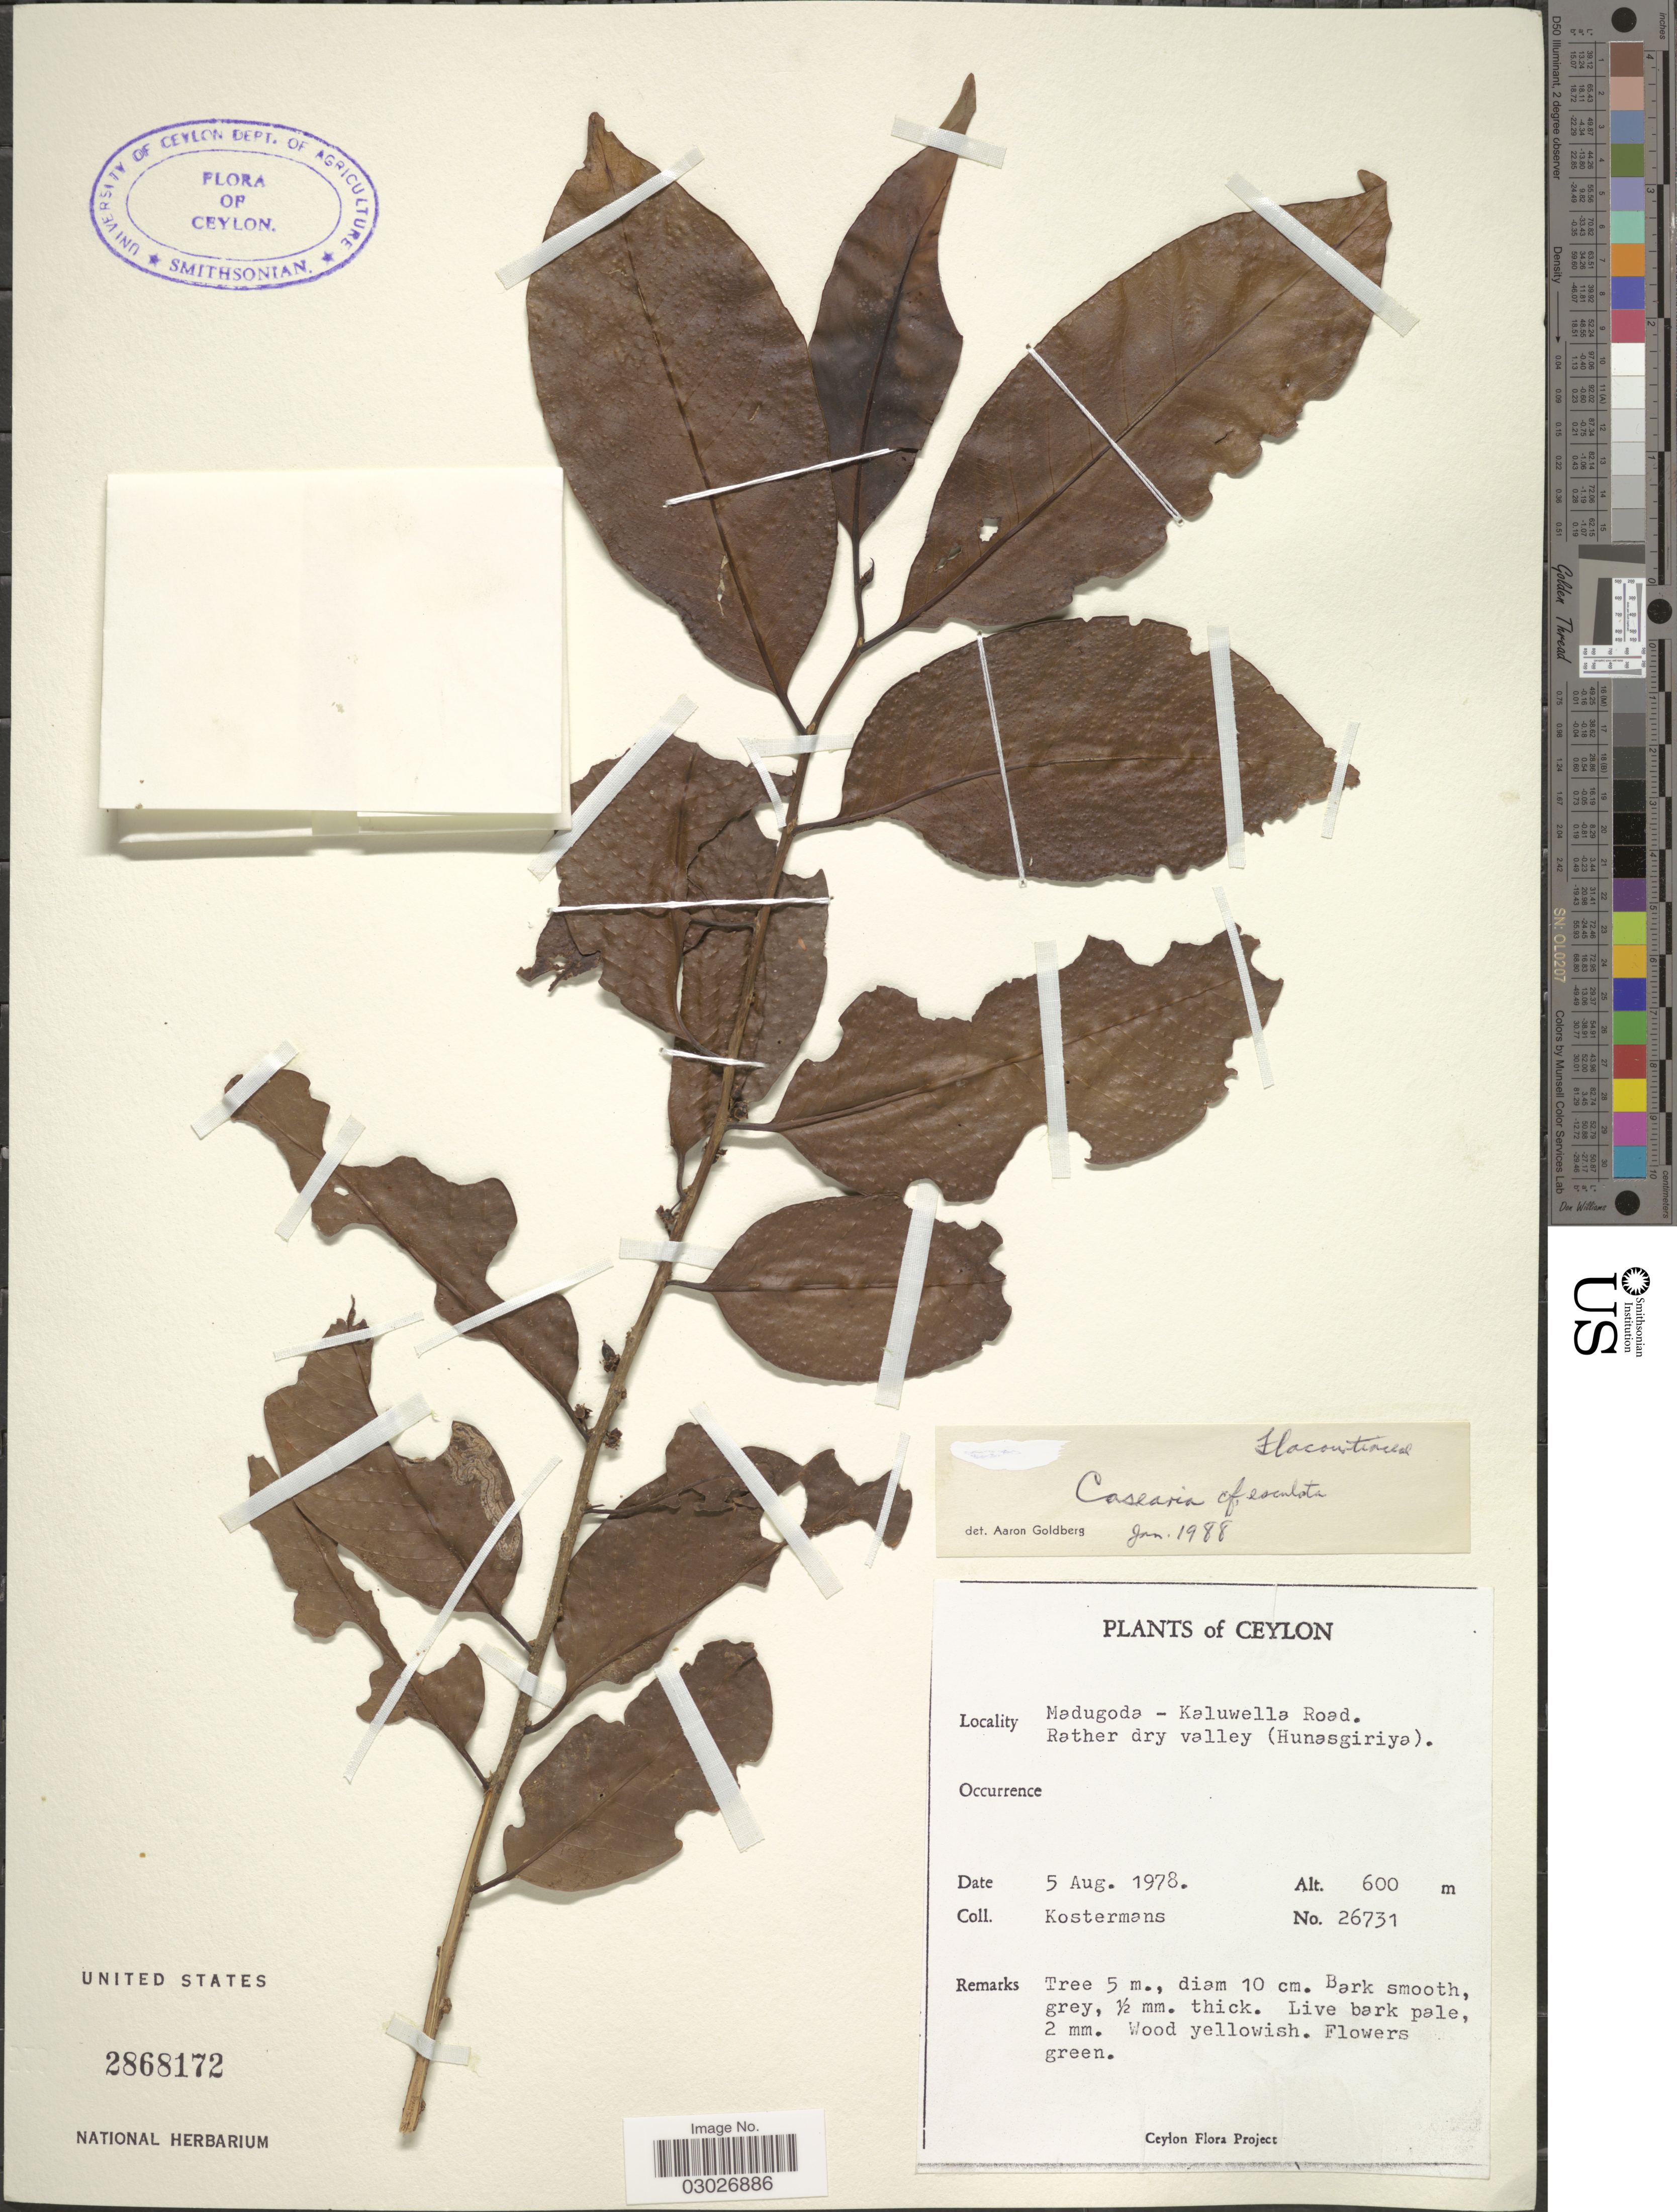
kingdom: Plantae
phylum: Tracheophyta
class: Magnoliopsida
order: Malpighiales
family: Salicaceae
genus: Casearia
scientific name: Casearia esculenta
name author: Roxb.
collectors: Kostermans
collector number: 26731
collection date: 1978-08-05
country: Sri Lanka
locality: Ceylon. Madugoda - Kaluwella Road. Rather dry valley (Hunasgiriya).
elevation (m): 600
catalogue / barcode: US 2868172